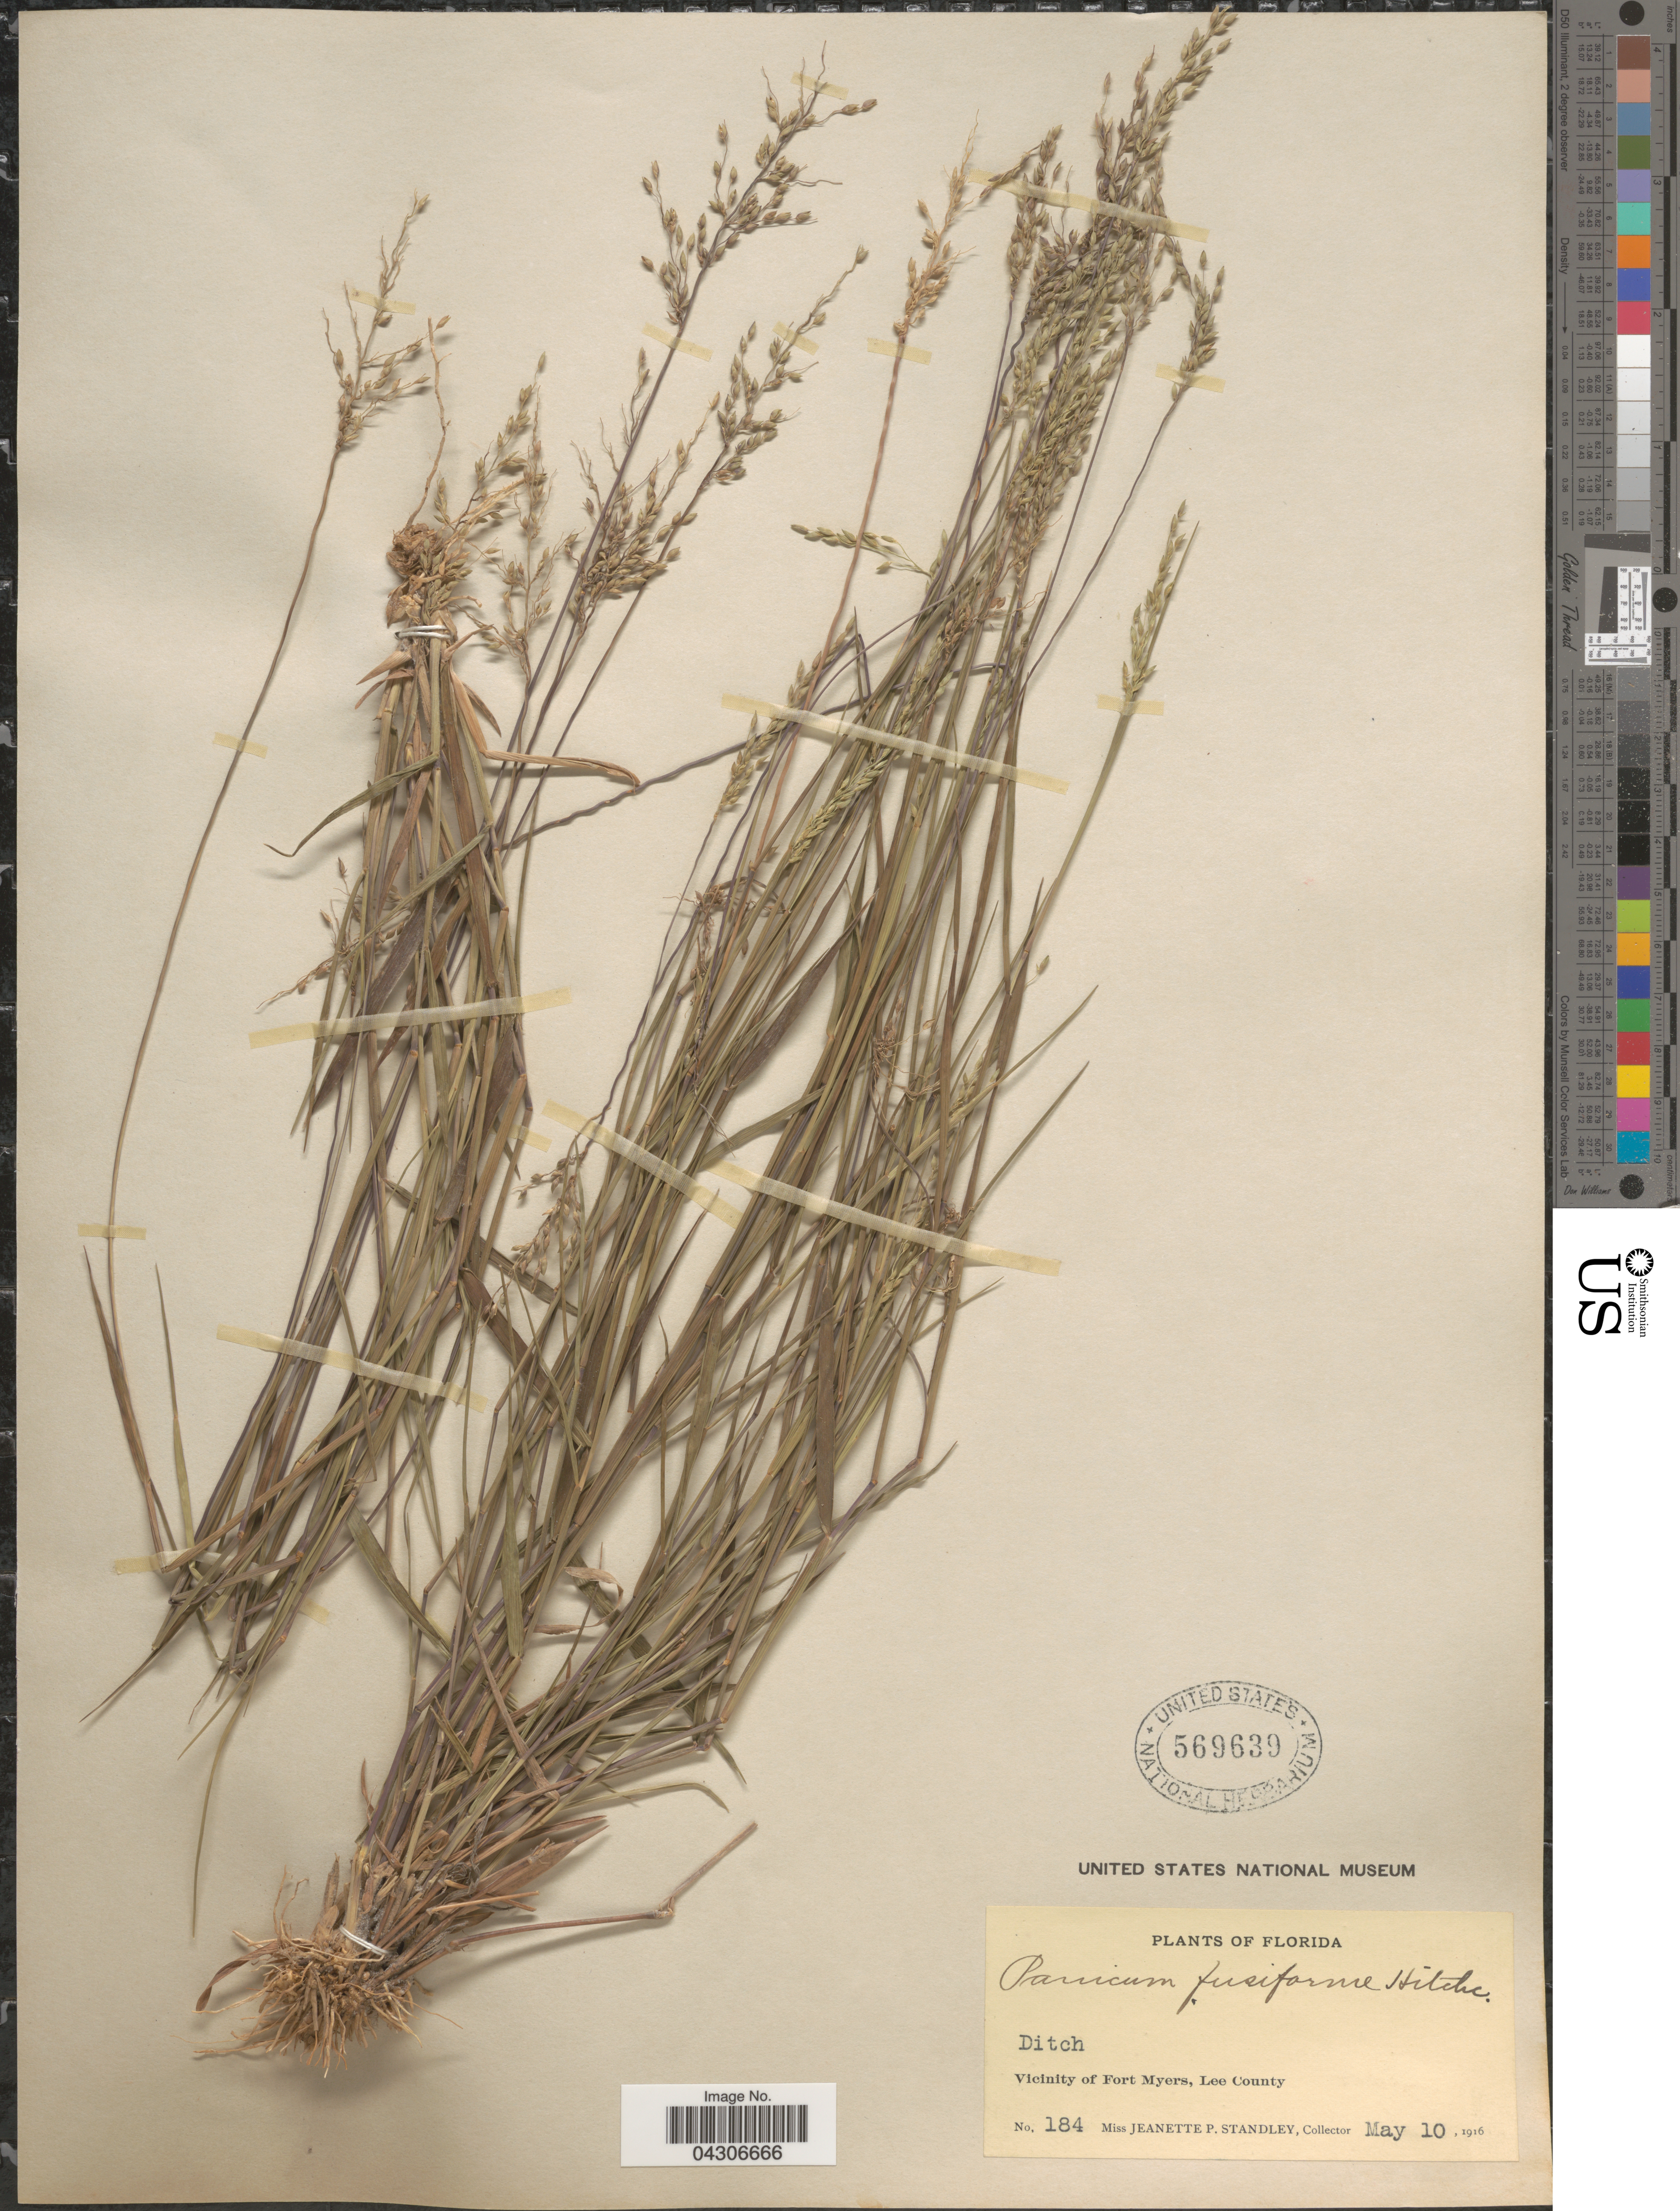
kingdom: Plantae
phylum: Tracheophyta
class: Liliopsida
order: Poales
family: Poaceae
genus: Dichanthelium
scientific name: Dichanthelium aciculare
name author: (Desv. ex Poir.) Gould & C.A. Clark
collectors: J. P. Standley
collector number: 184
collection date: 1916-05-10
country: United States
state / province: Florida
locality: Vicinity of Fort Myers, Lee County.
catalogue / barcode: US 569639